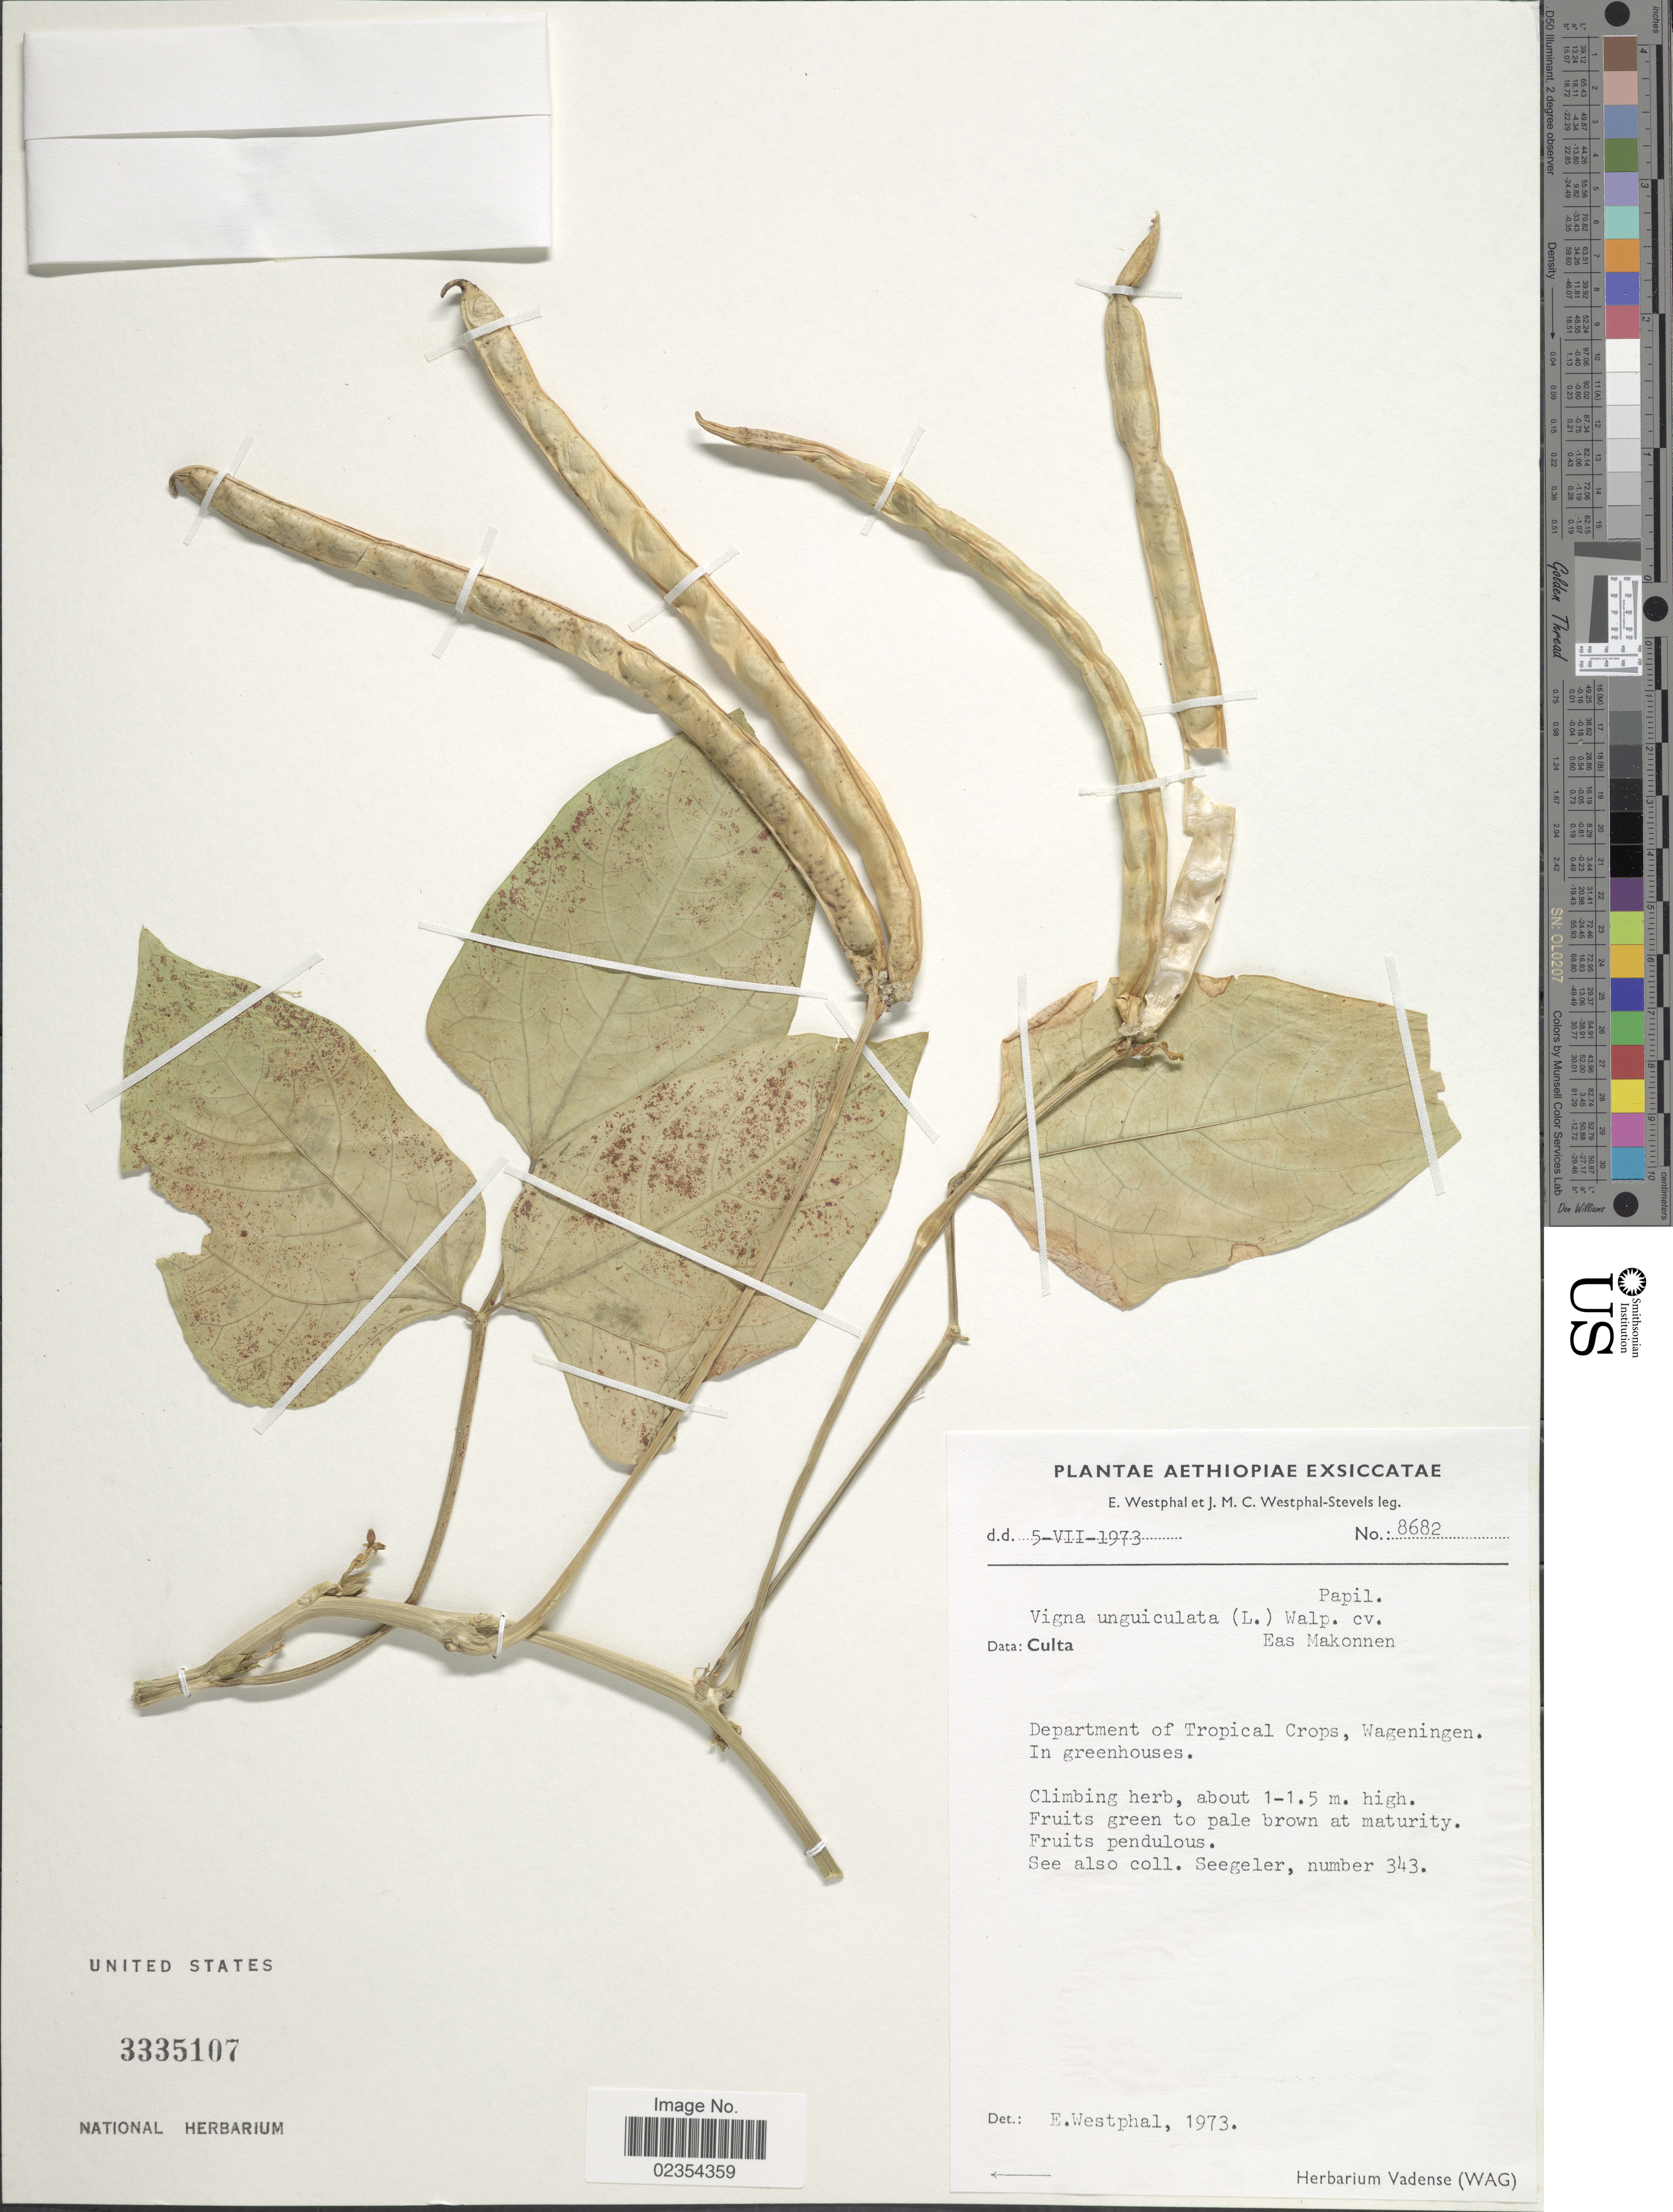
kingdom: Plantae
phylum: Tracheophyta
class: Magnoliopsida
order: Fabales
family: Fabaceae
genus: Vigna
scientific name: Vigna unguiculata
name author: (L.) Walp.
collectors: E. Westphal & J. Westphal-Stevels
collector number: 8682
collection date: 1973-07-05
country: Ethiopia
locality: Aethiopiae, Department of Tropical Crops, Wageningen, in greenhouses.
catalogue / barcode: US 3335107